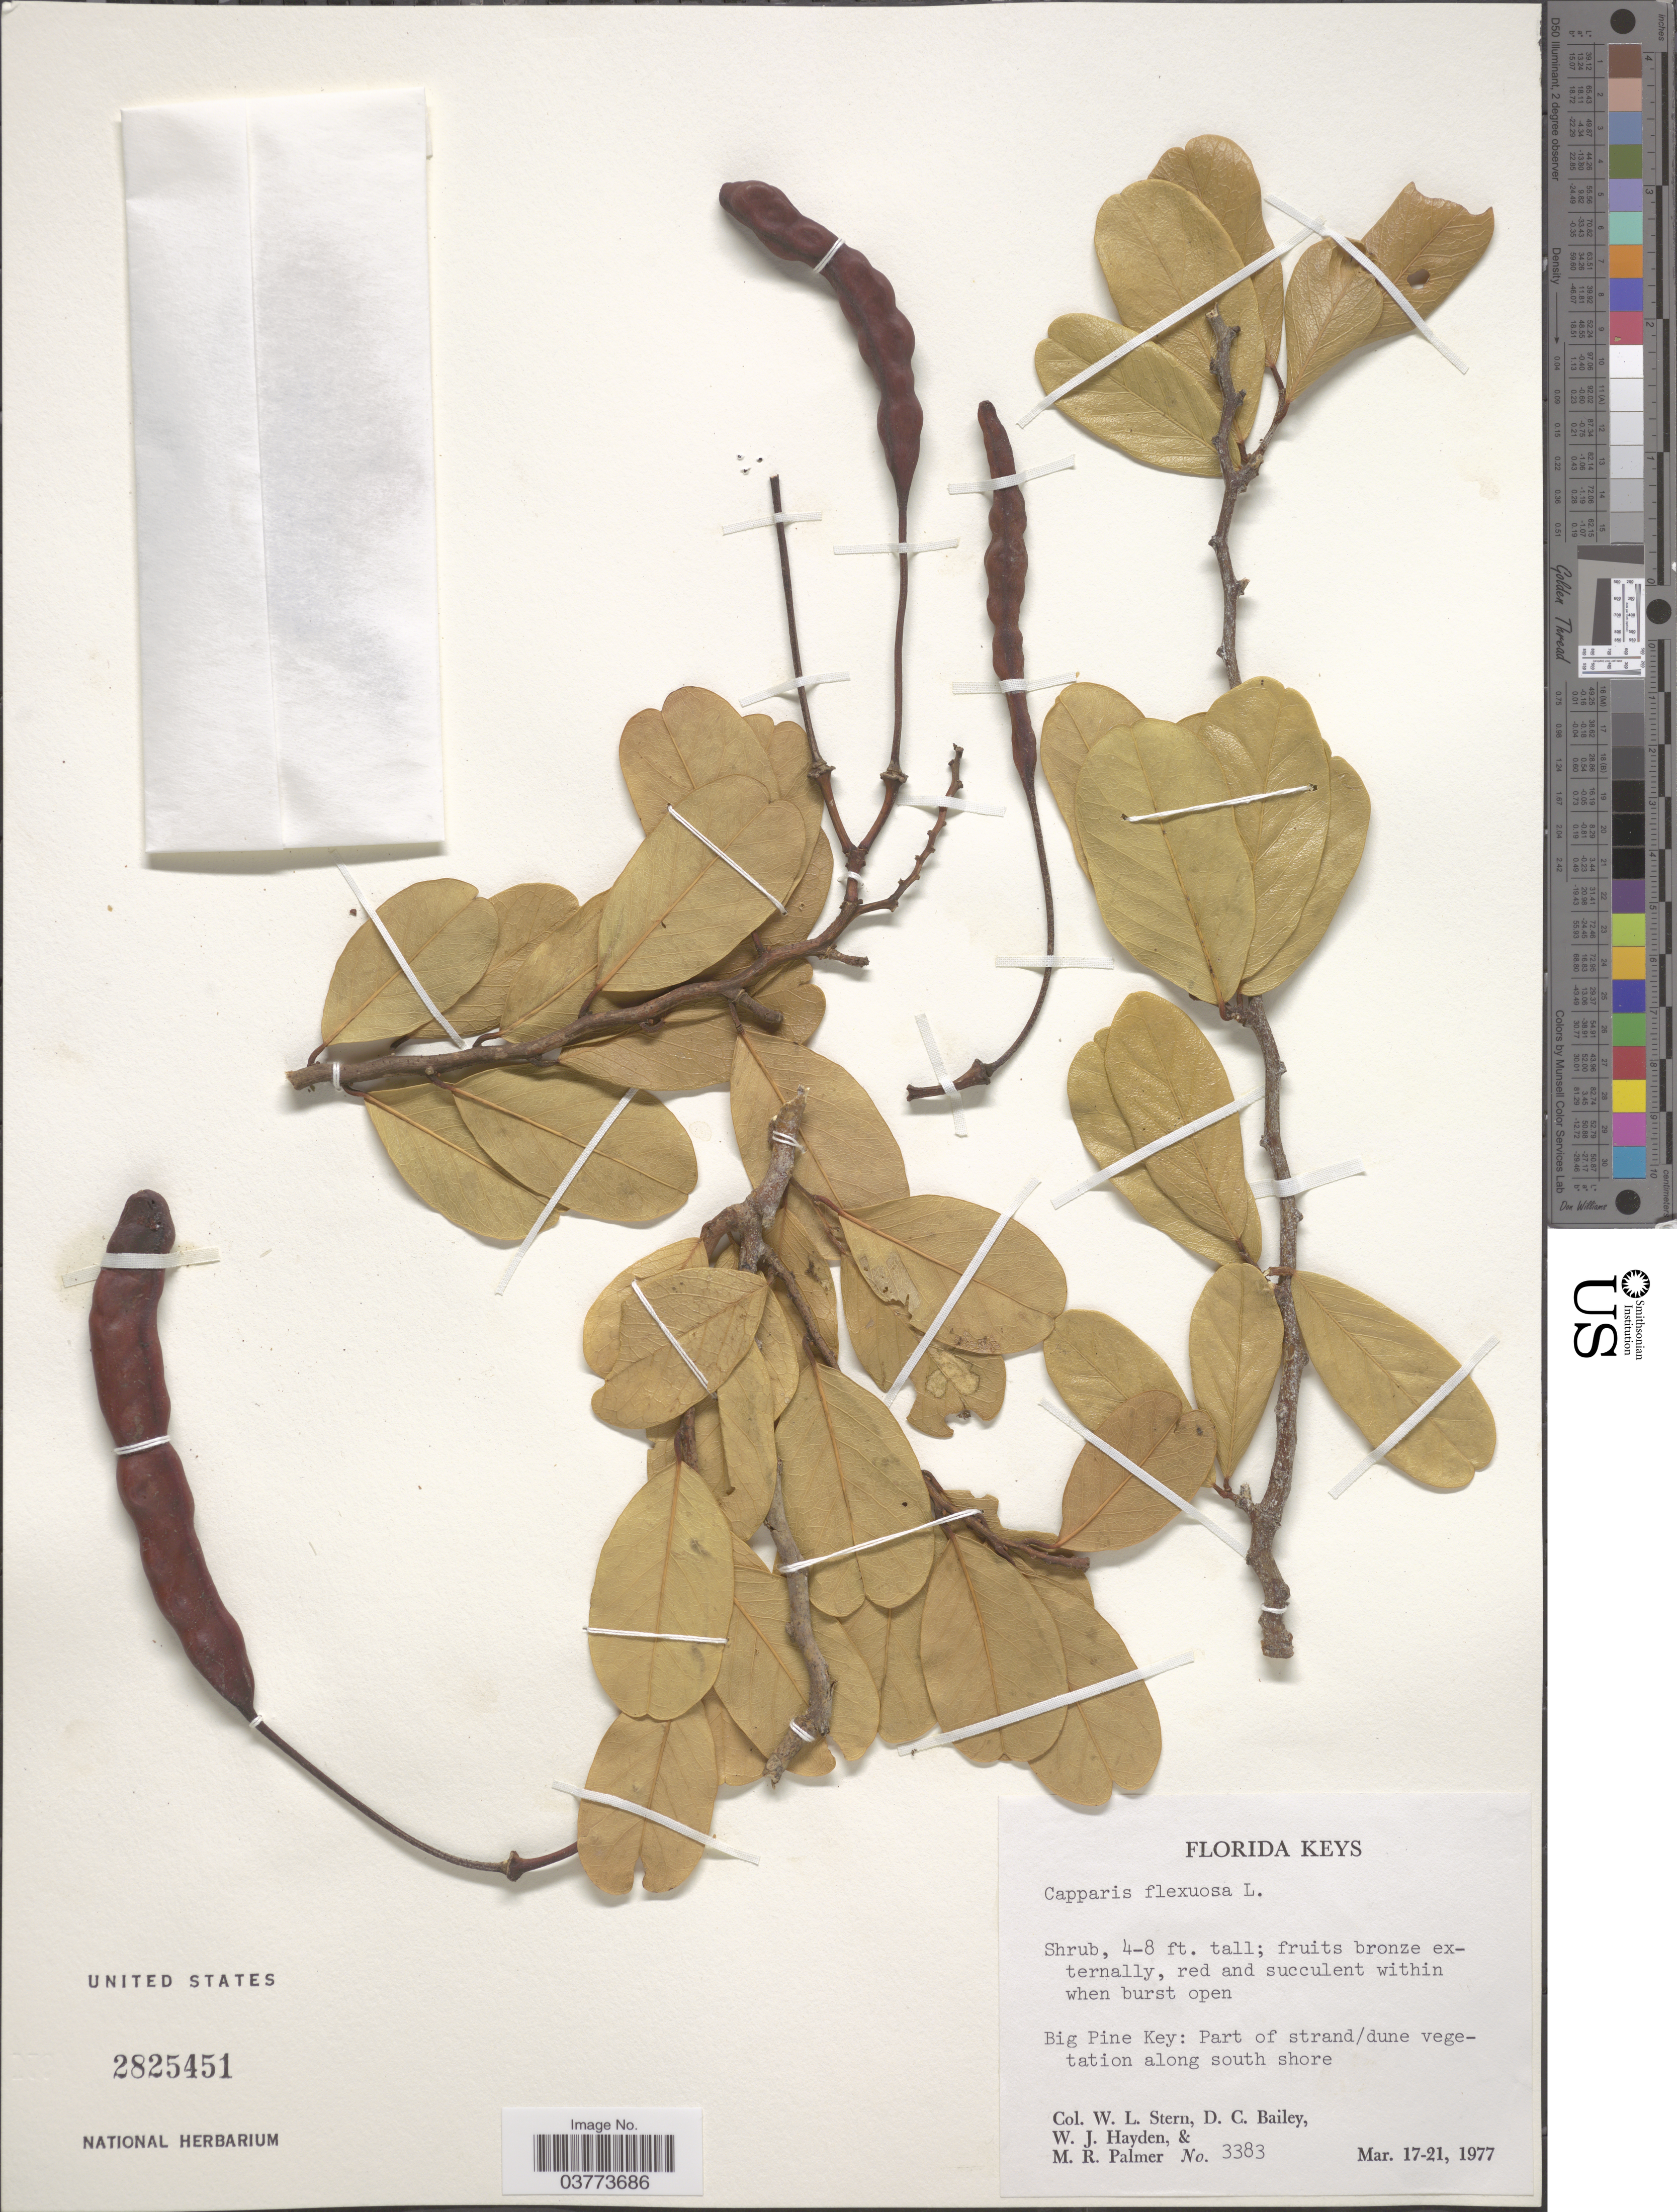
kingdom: Plantae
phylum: Tracheophyta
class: Magnoliopsida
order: Brassicales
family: Capparaceae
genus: Cynophalla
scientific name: Cynophalla flexuosa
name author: (L.) J. Presl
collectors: W. L. Stern, D. C. Bailey, W. Hayden & M. R. Palmer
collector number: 3383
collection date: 1977-03-17/1977-03-21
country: United States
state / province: Florida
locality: Florida Keys. Big Pine Key: Part of strand/dune vegetation along south shore.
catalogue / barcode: US 2825451